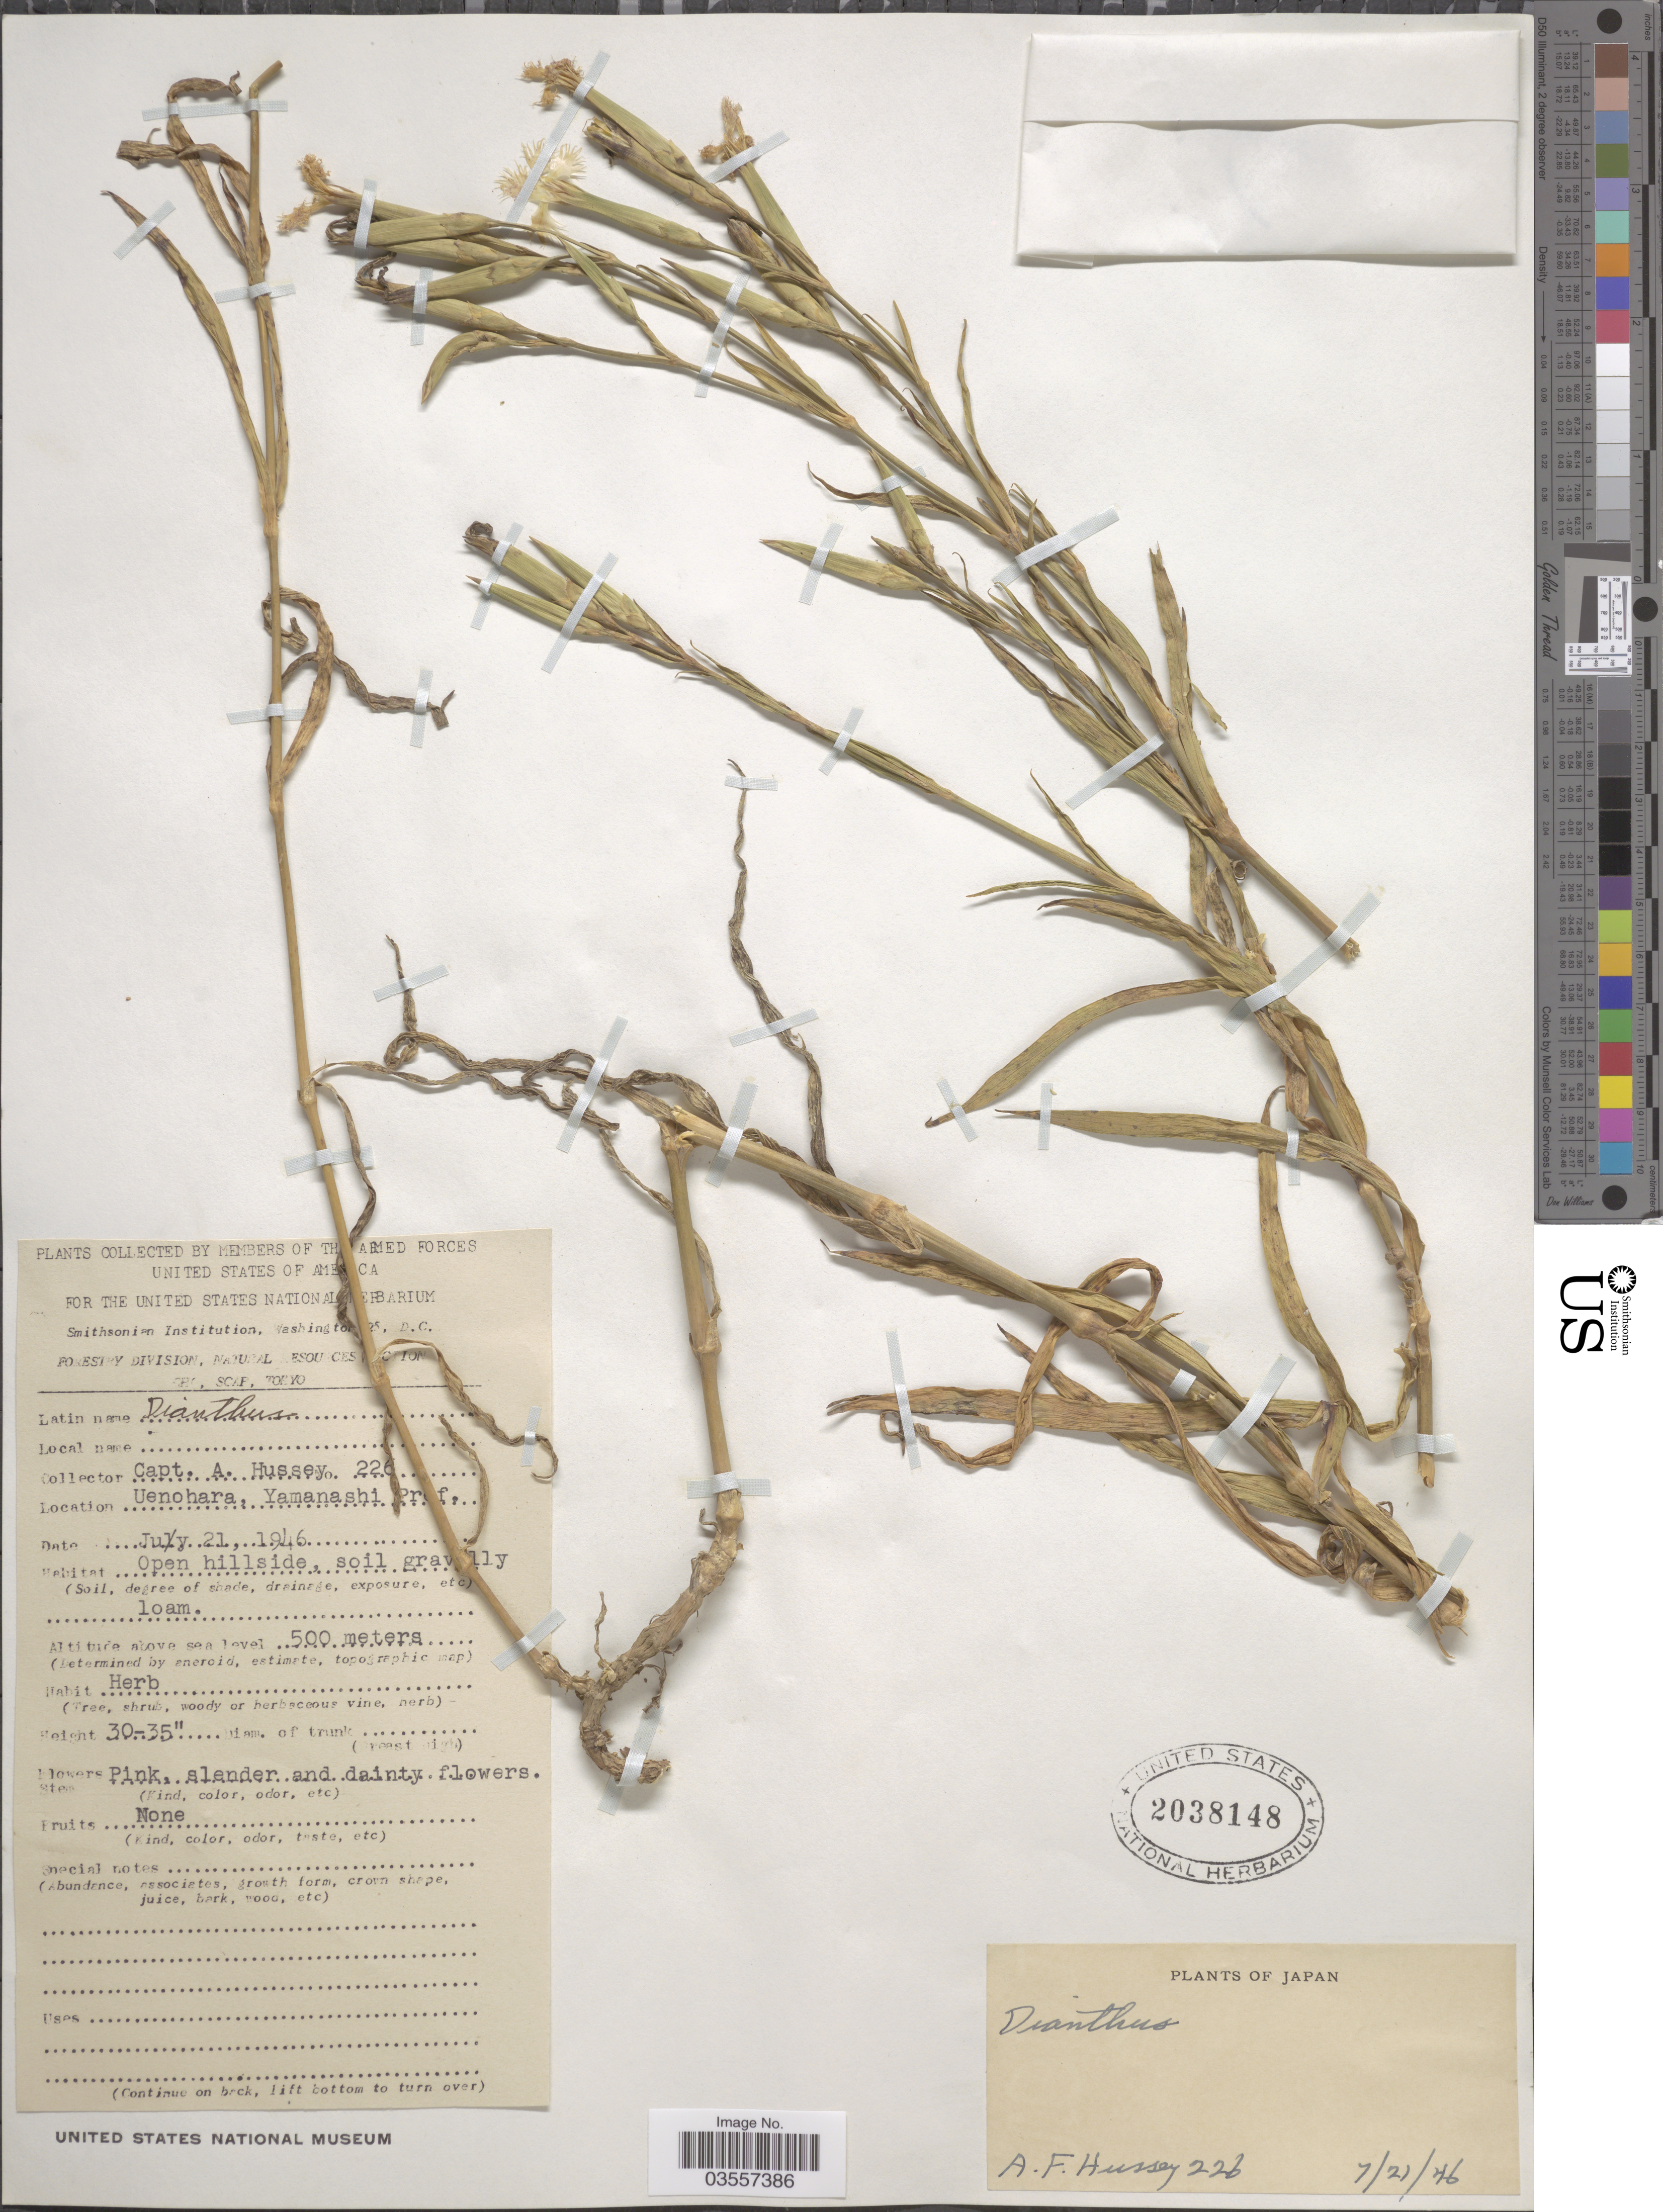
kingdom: Plantae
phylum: Tracheophyta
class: Magnoliopsida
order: Caryophyllales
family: Caryophyllaceae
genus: Dianthus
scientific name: Dianthus sp.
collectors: A. Hussey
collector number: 226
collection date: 1946-07-21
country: Japan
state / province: Yamanasi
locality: Uenohara, Yamanashi [illegible text]r[illegible text]f.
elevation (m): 500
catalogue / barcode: US 2038148